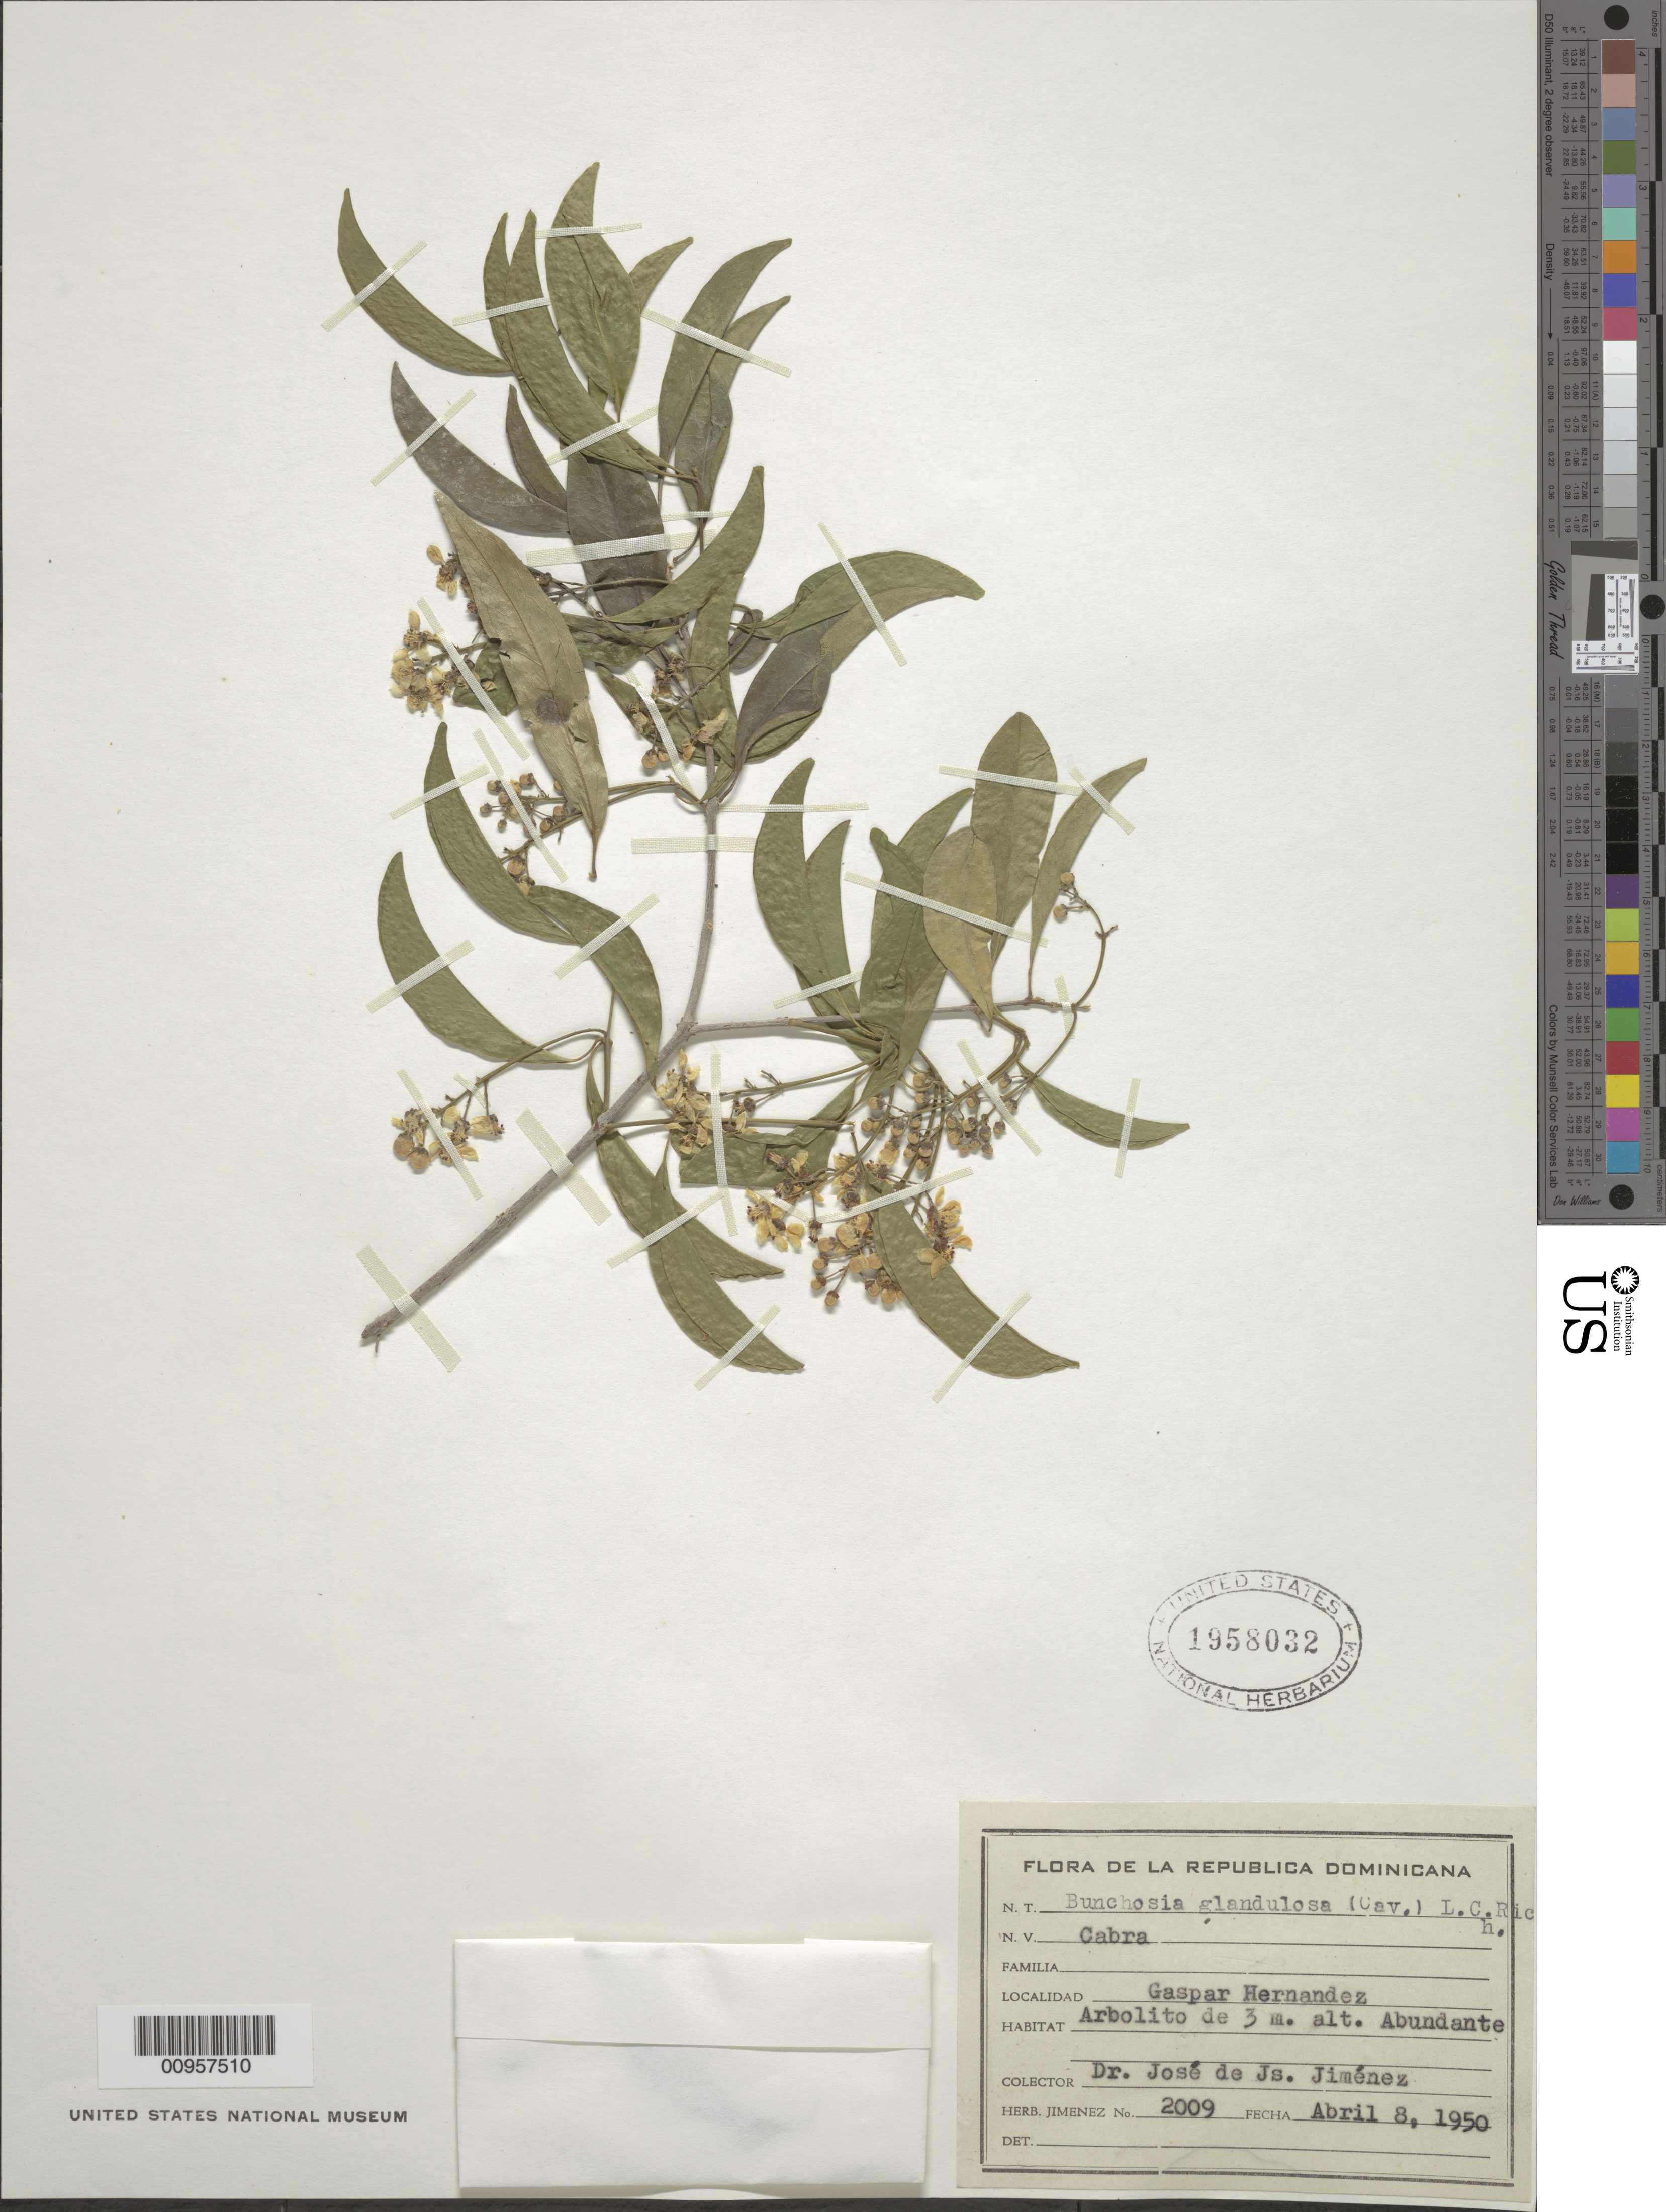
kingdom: Plantae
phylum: Tracheophyta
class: Magnoliopsida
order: Malpighiales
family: Malpighiaceae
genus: Bunchosia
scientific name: Bunchosia glandulosa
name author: (Cav.) DC.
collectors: J. J. Jiménez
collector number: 2009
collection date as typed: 08 Apr 1950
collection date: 1950-04-08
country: Dominican Republic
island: Hispaniola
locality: Gaspar Hernandez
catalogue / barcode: US 1958032